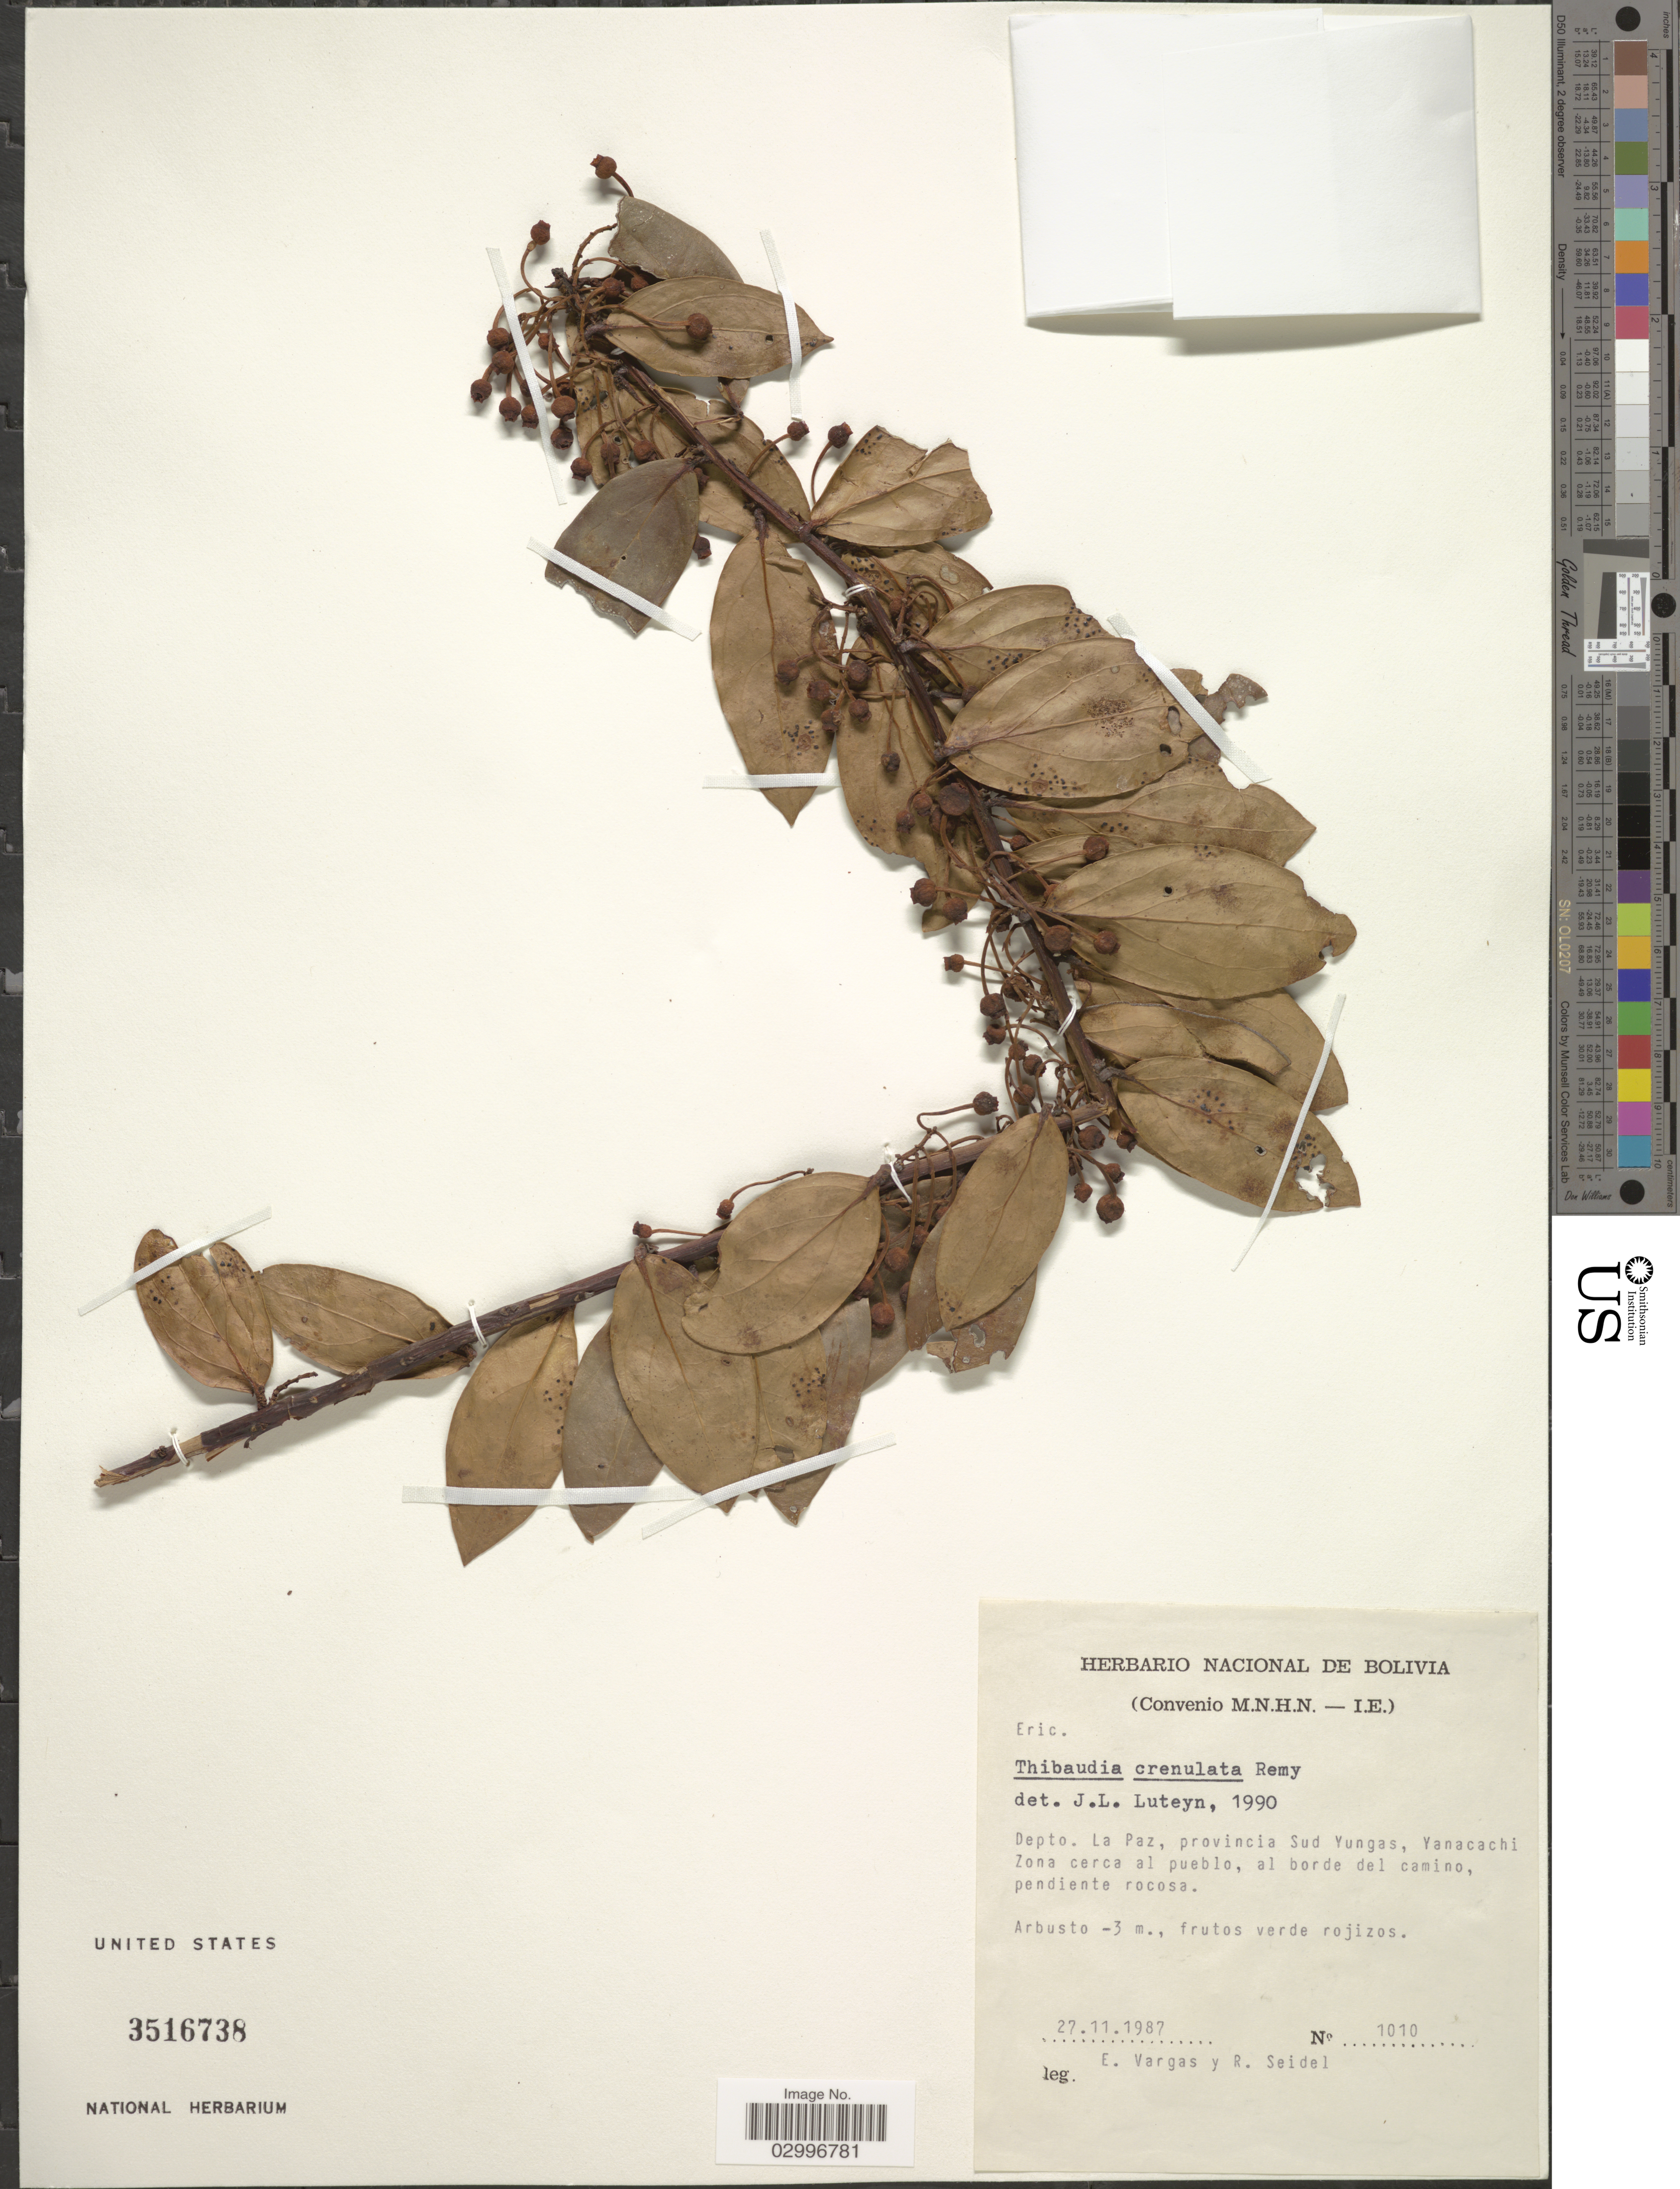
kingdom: Plantae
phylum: Tracheophyta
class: Magnoliopsida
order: Ericales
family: Ericaceae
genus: Thibaudia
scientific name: Thibaudia crenulata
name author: J. Rémy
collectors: E. Vargas & R. Seidel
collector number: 1010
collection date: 1987-11-27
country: Bolivia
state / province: La Paz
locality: provincia Sud Yungas, Yanacachi Zona cerca al pueblo, al borde del camino, pendiente rocosa.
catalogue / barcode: US 3516738